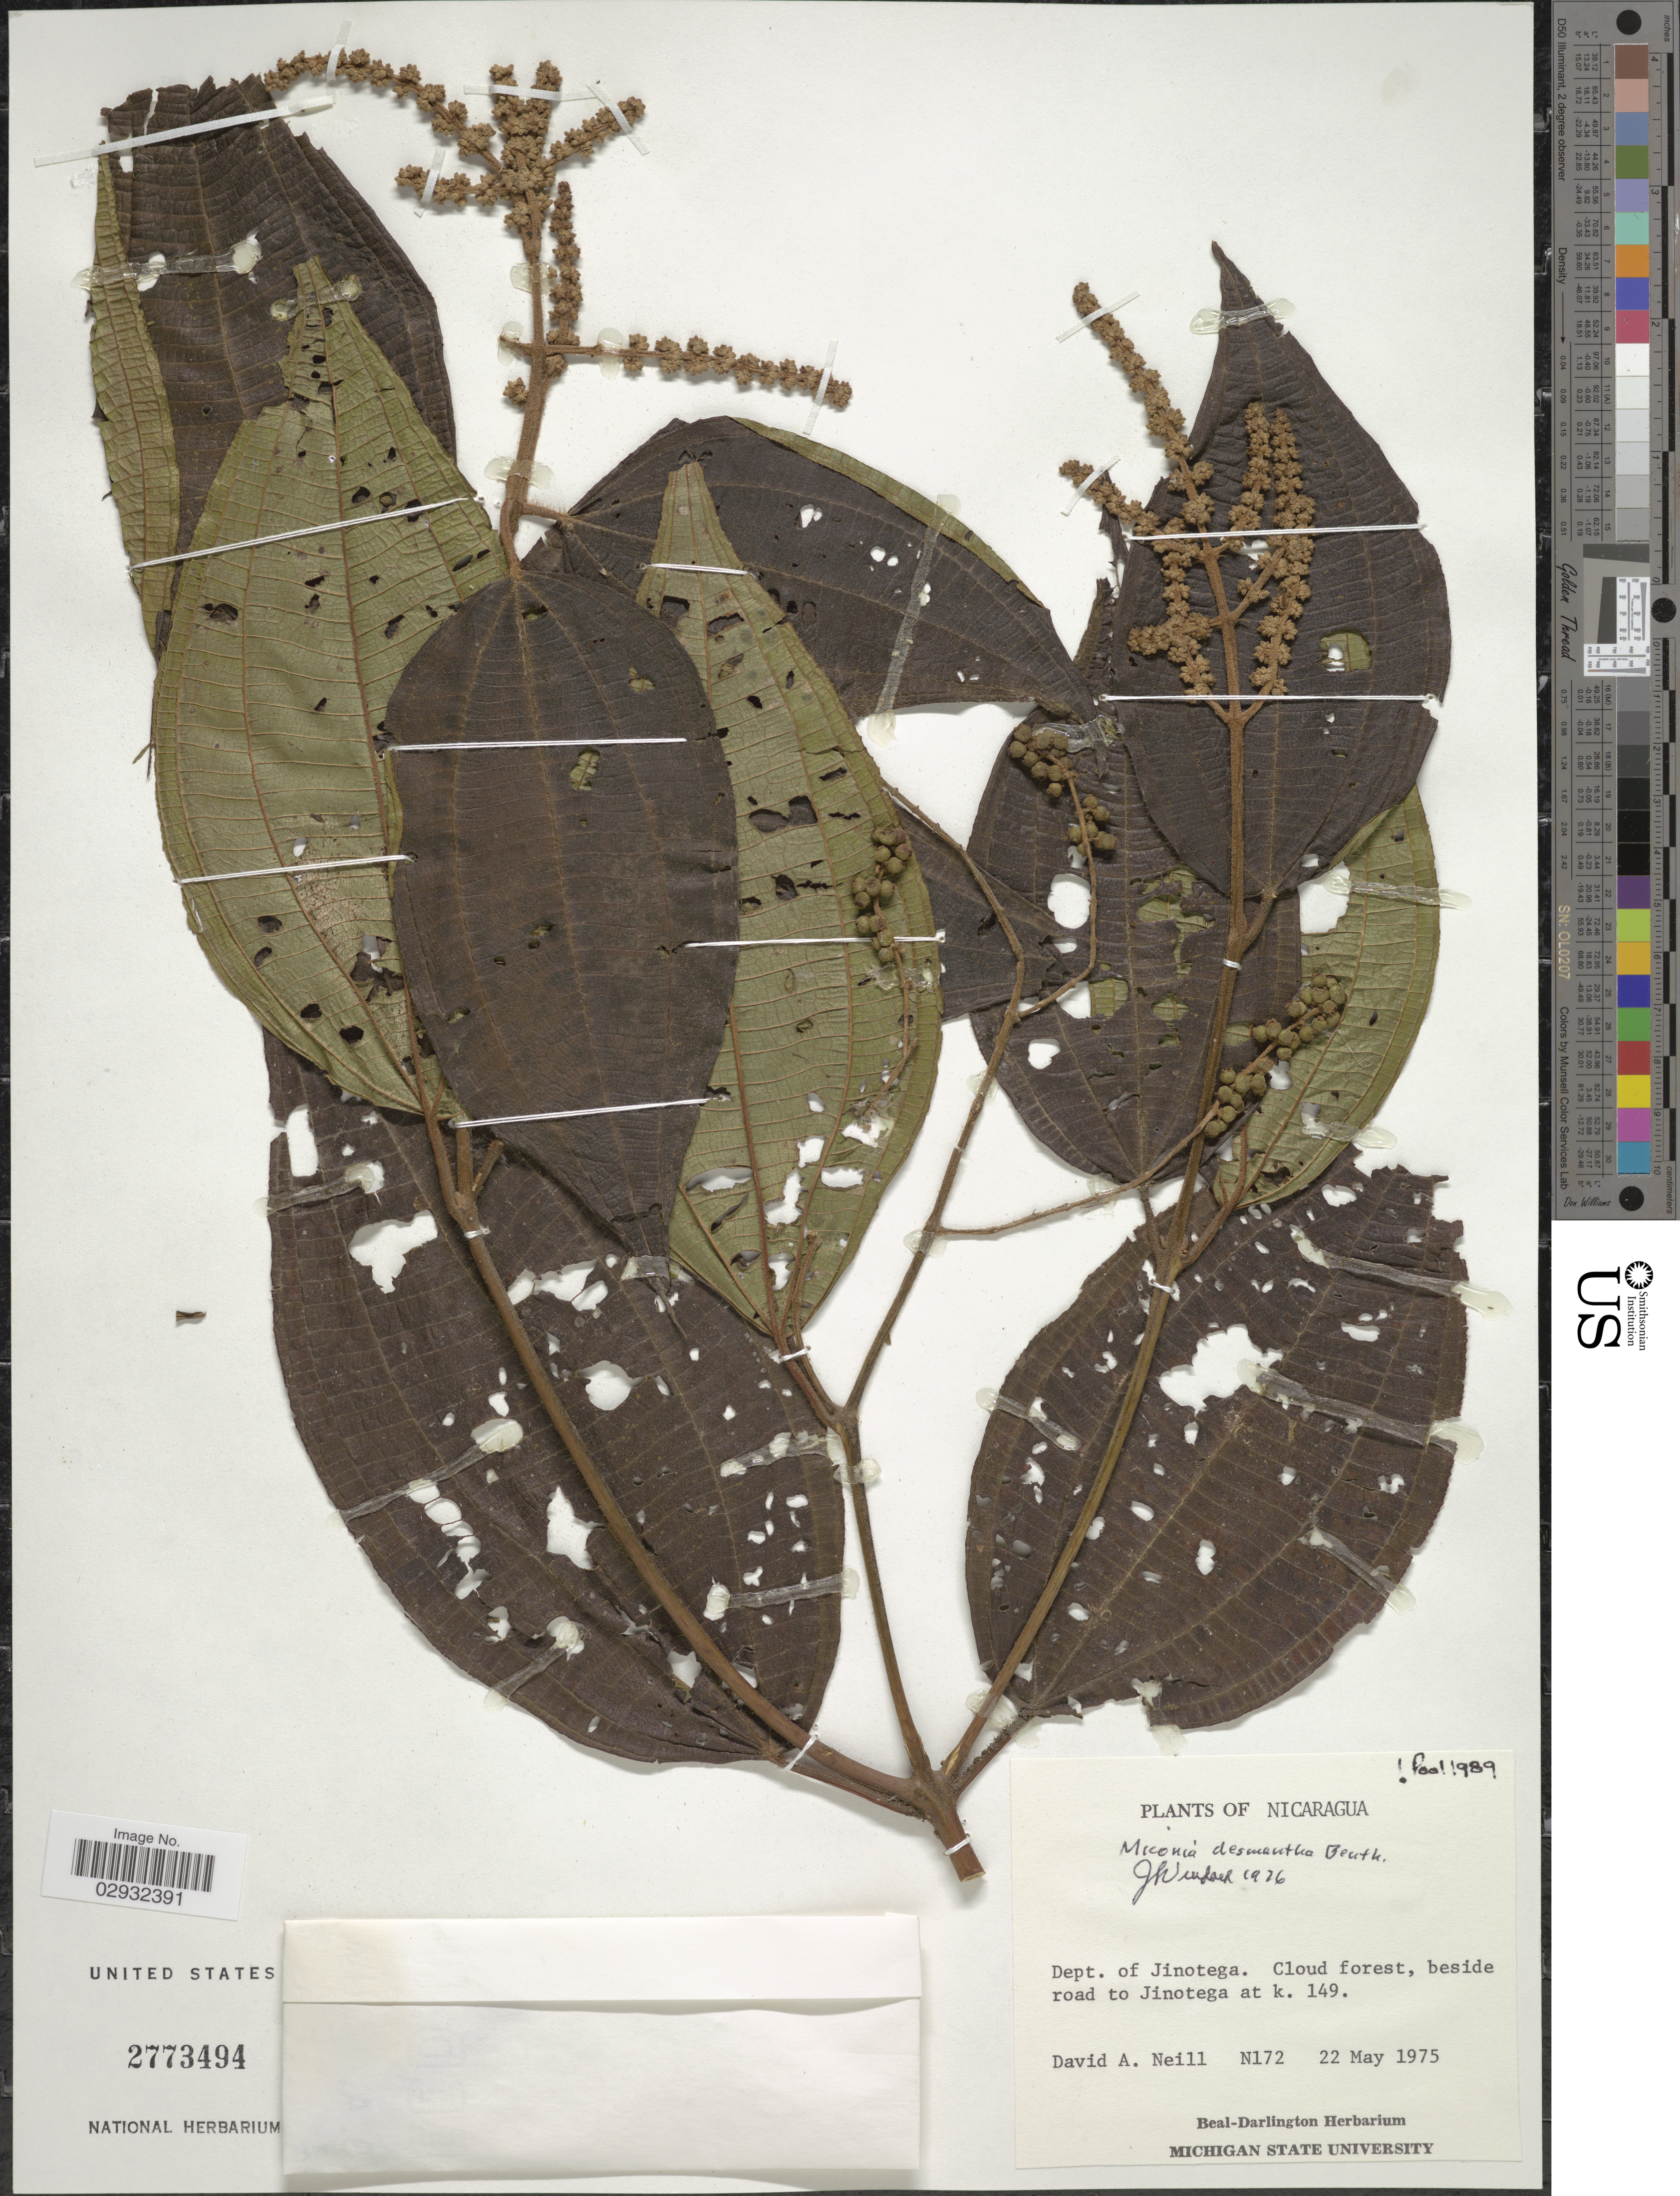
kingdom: Plantae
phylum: Tracheophyta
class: Magnoliopsida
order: Myrtales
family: Melastomataceae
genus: Miconia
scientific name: Miconia desmantha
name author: Benth.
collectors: D. A. Neill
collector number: N172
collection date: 1975-05-22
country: Nicaragua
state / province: Jinotega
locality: Dept. of Jinotega. Cloud forest, beside road to Jinotega at k. 149.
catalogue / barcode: US 2773494